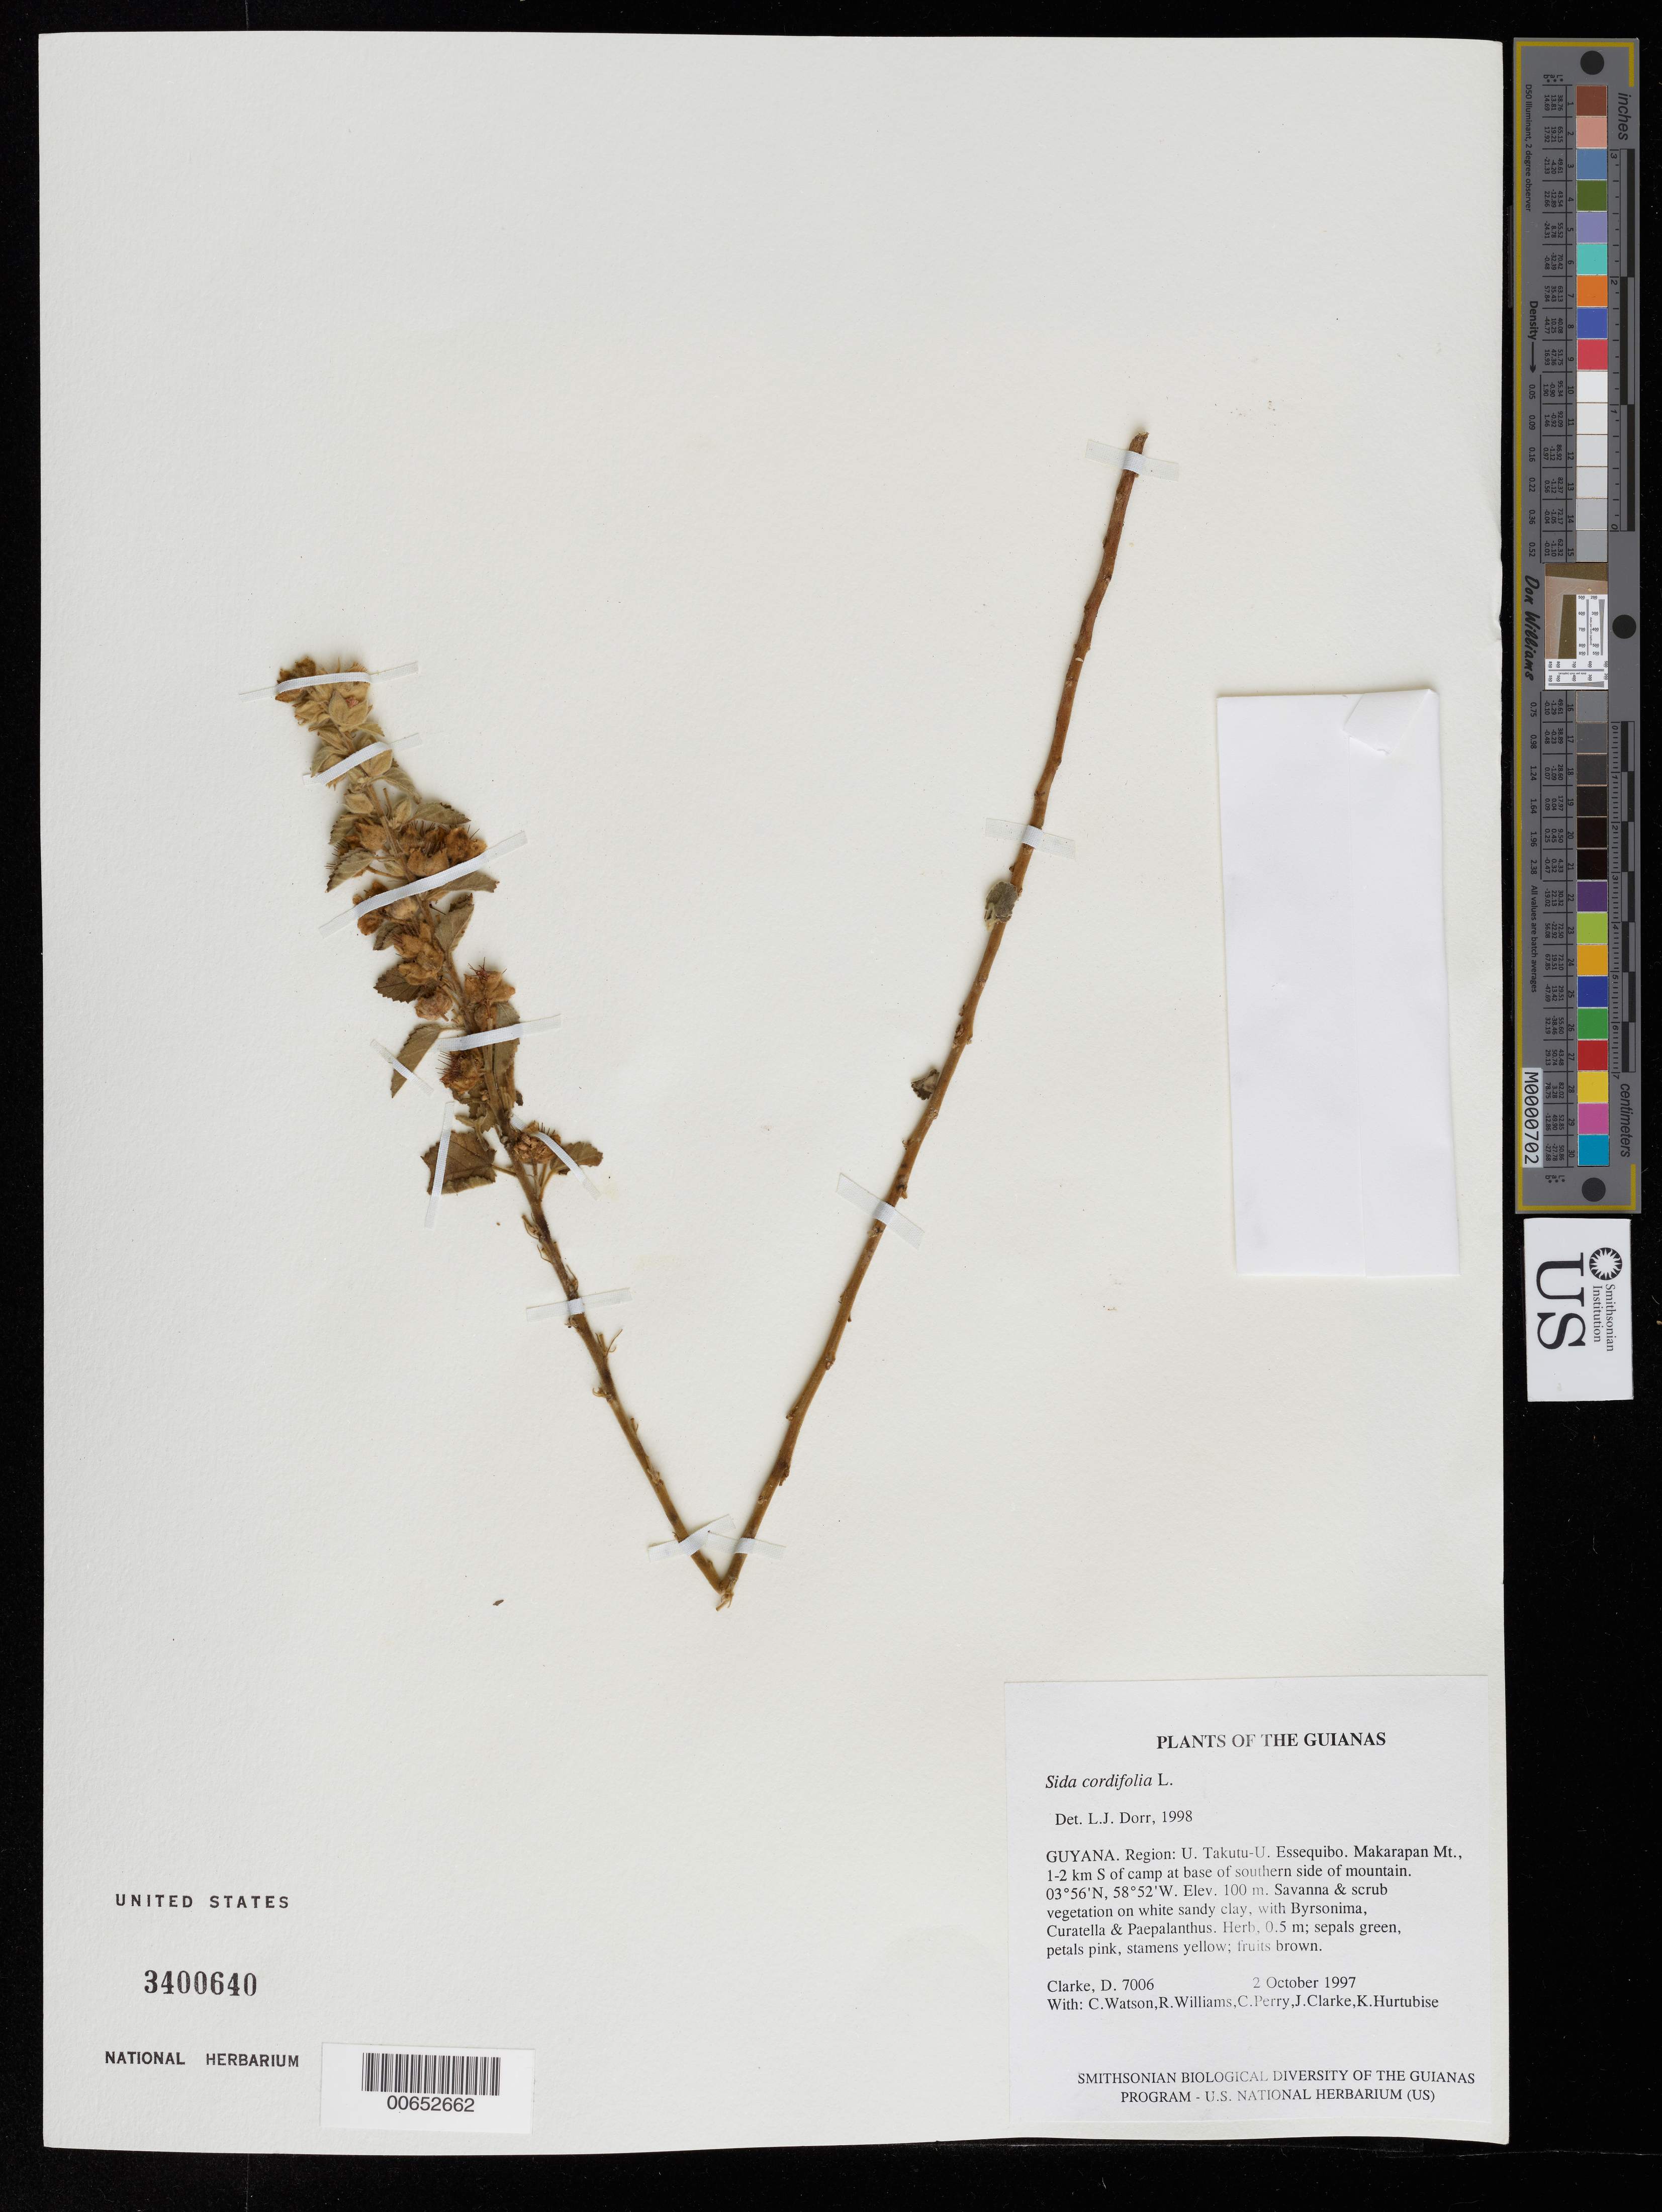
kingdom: Plantae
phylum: Tracheophyta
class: Magnoliopsida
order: Malvales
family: Malvaceae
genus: Sida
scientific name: Sida cordifolia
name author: L.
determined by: Dorr, L. J., (BOT), Smithsonian Institution - National Museum of Natural History (UNITED STATES)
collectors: H. D. Clarke, C. Watson, R. Williams, C. Perry, J. Clarke & K. Hurtubise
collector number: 7006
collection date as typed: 2 October 1997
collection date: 1997-10-02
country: Guyana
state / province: U. Takutu-U. Essequibo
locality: Makarapan Mt., 1-2 km S of camp at base of southern side of mountain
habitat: Savanna & scrub vegetation on white sandy clay, with Byrsonima, Curatella & Paepalanthus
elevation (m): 100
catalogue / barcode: US 3400640